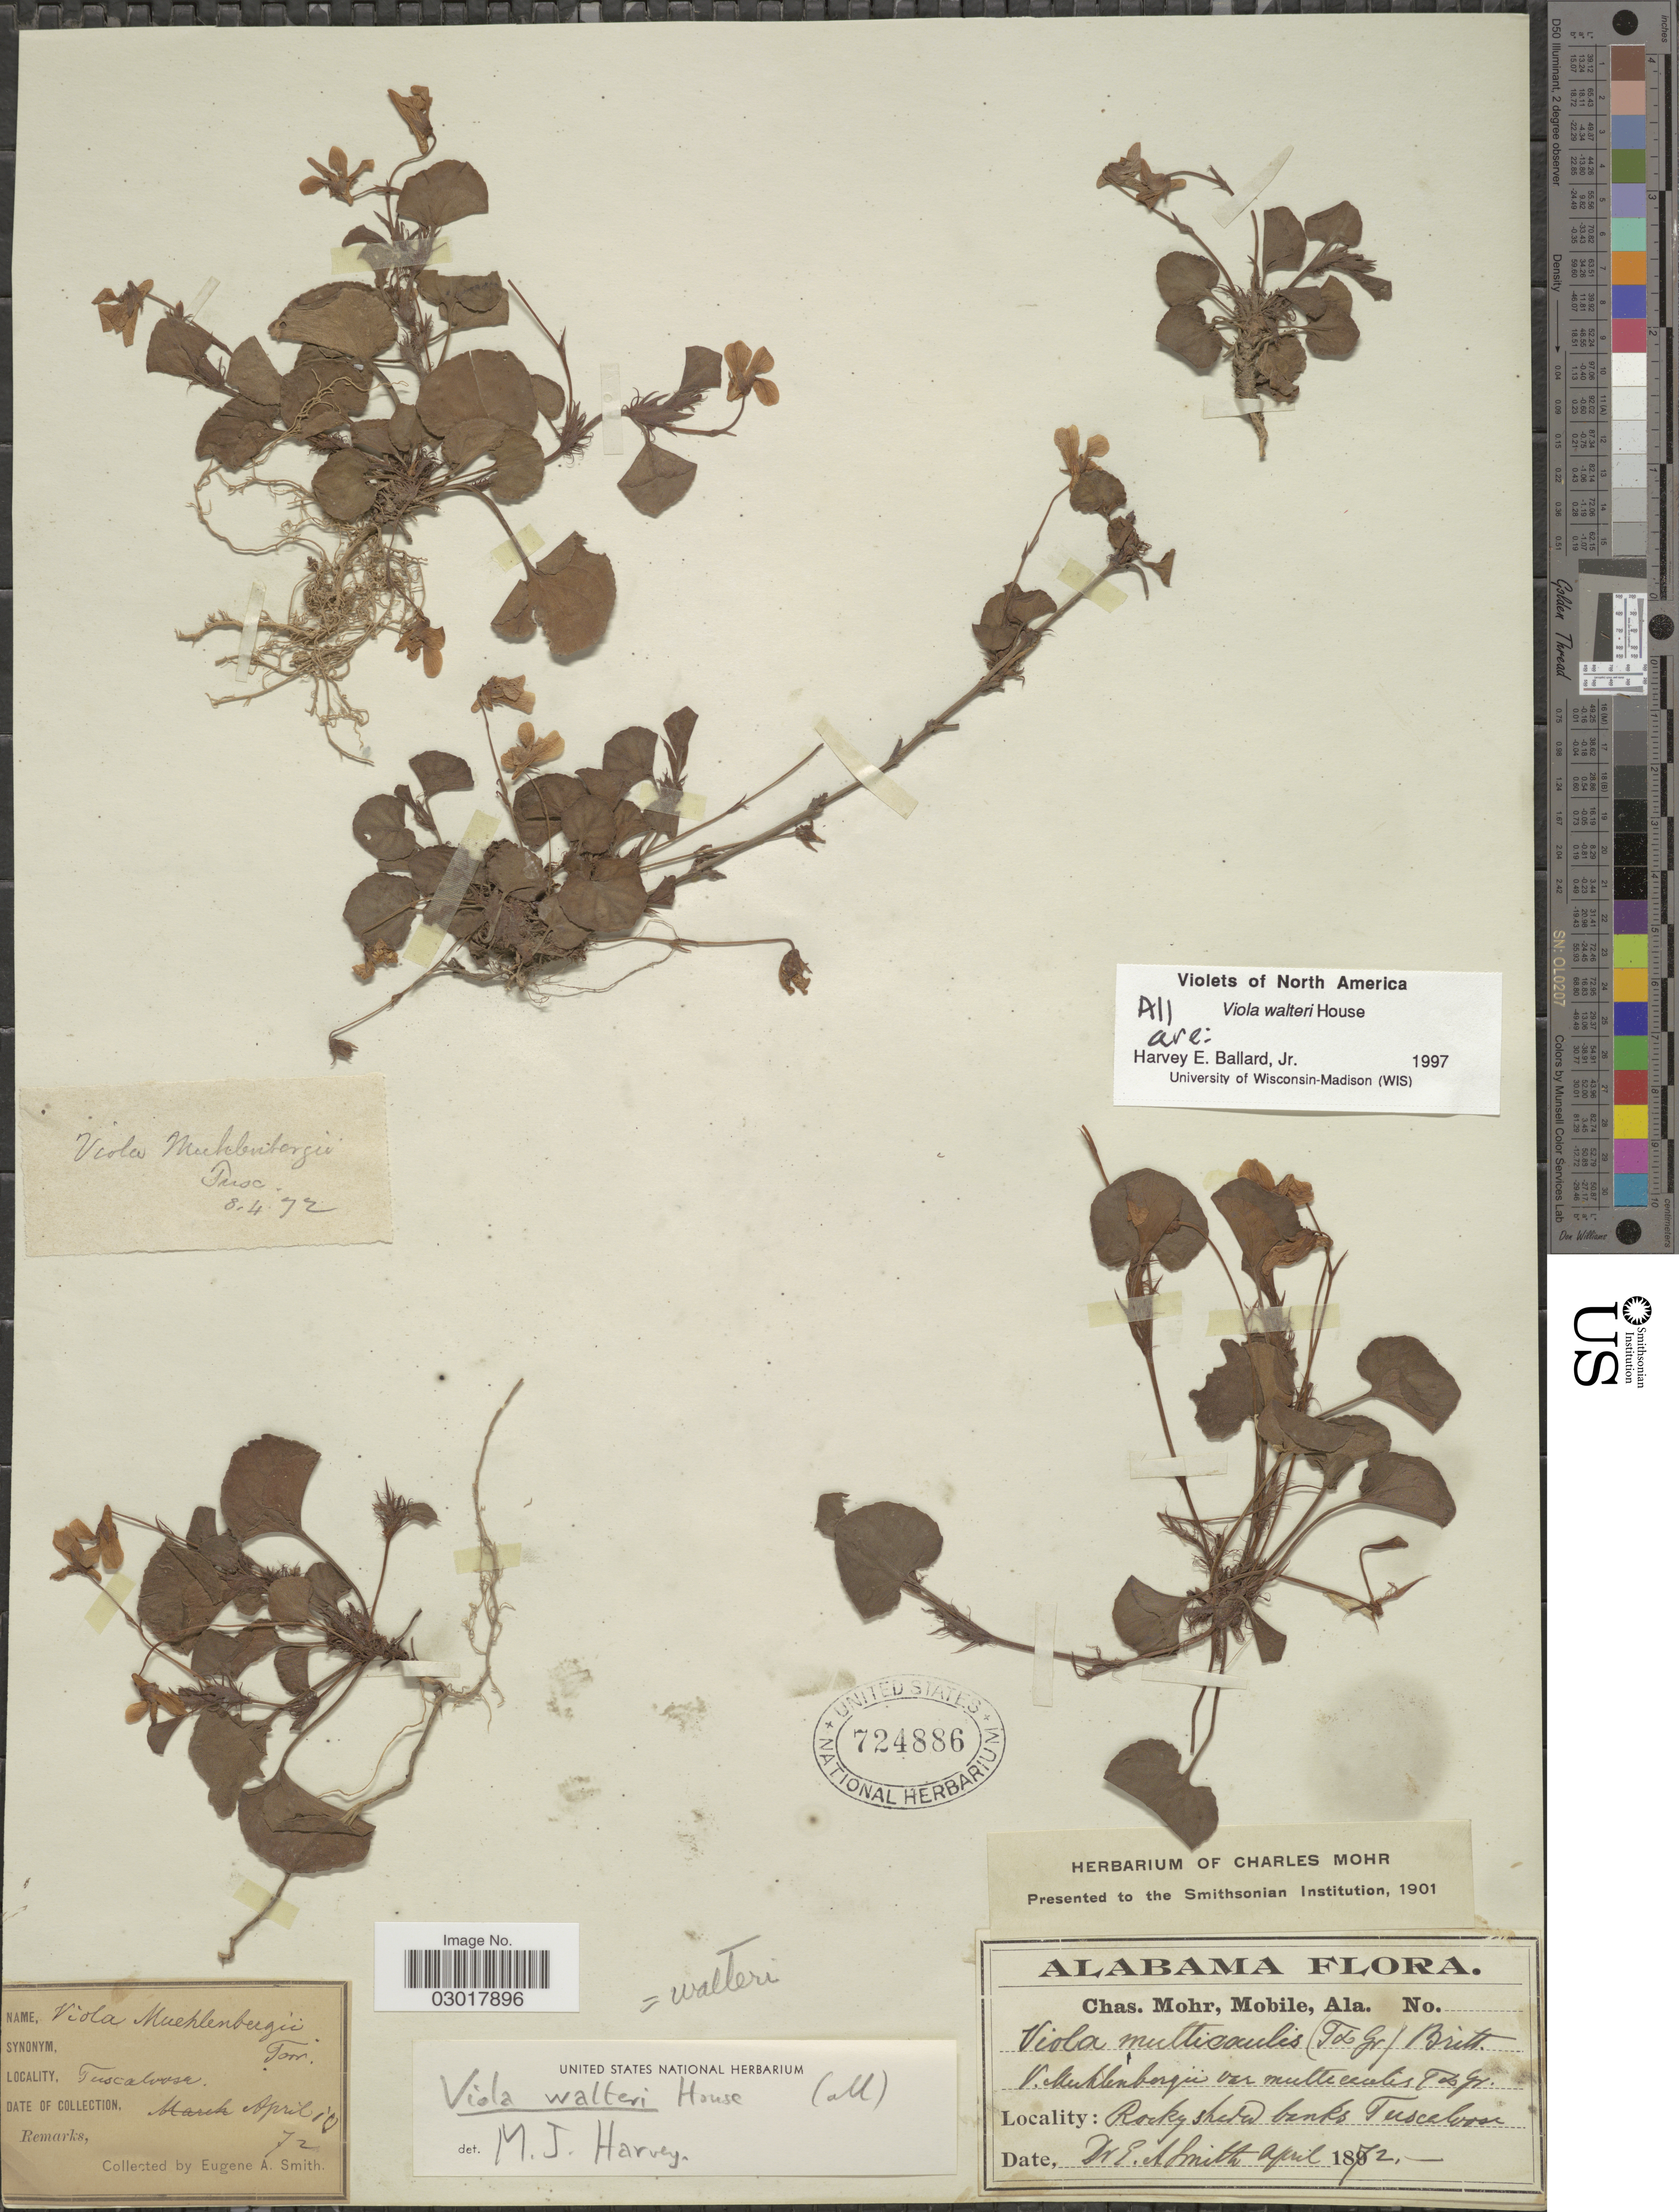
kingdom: Plantae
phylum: Tracheophyta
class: Magnoliopsida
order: Malpighiales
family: Violaceae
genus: Viola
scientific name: Viola walteri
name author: House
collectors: E. A. Smith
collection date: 1872-04-10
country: United States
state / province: Alabama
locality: Tuscaloosa.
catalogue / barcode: US 724886